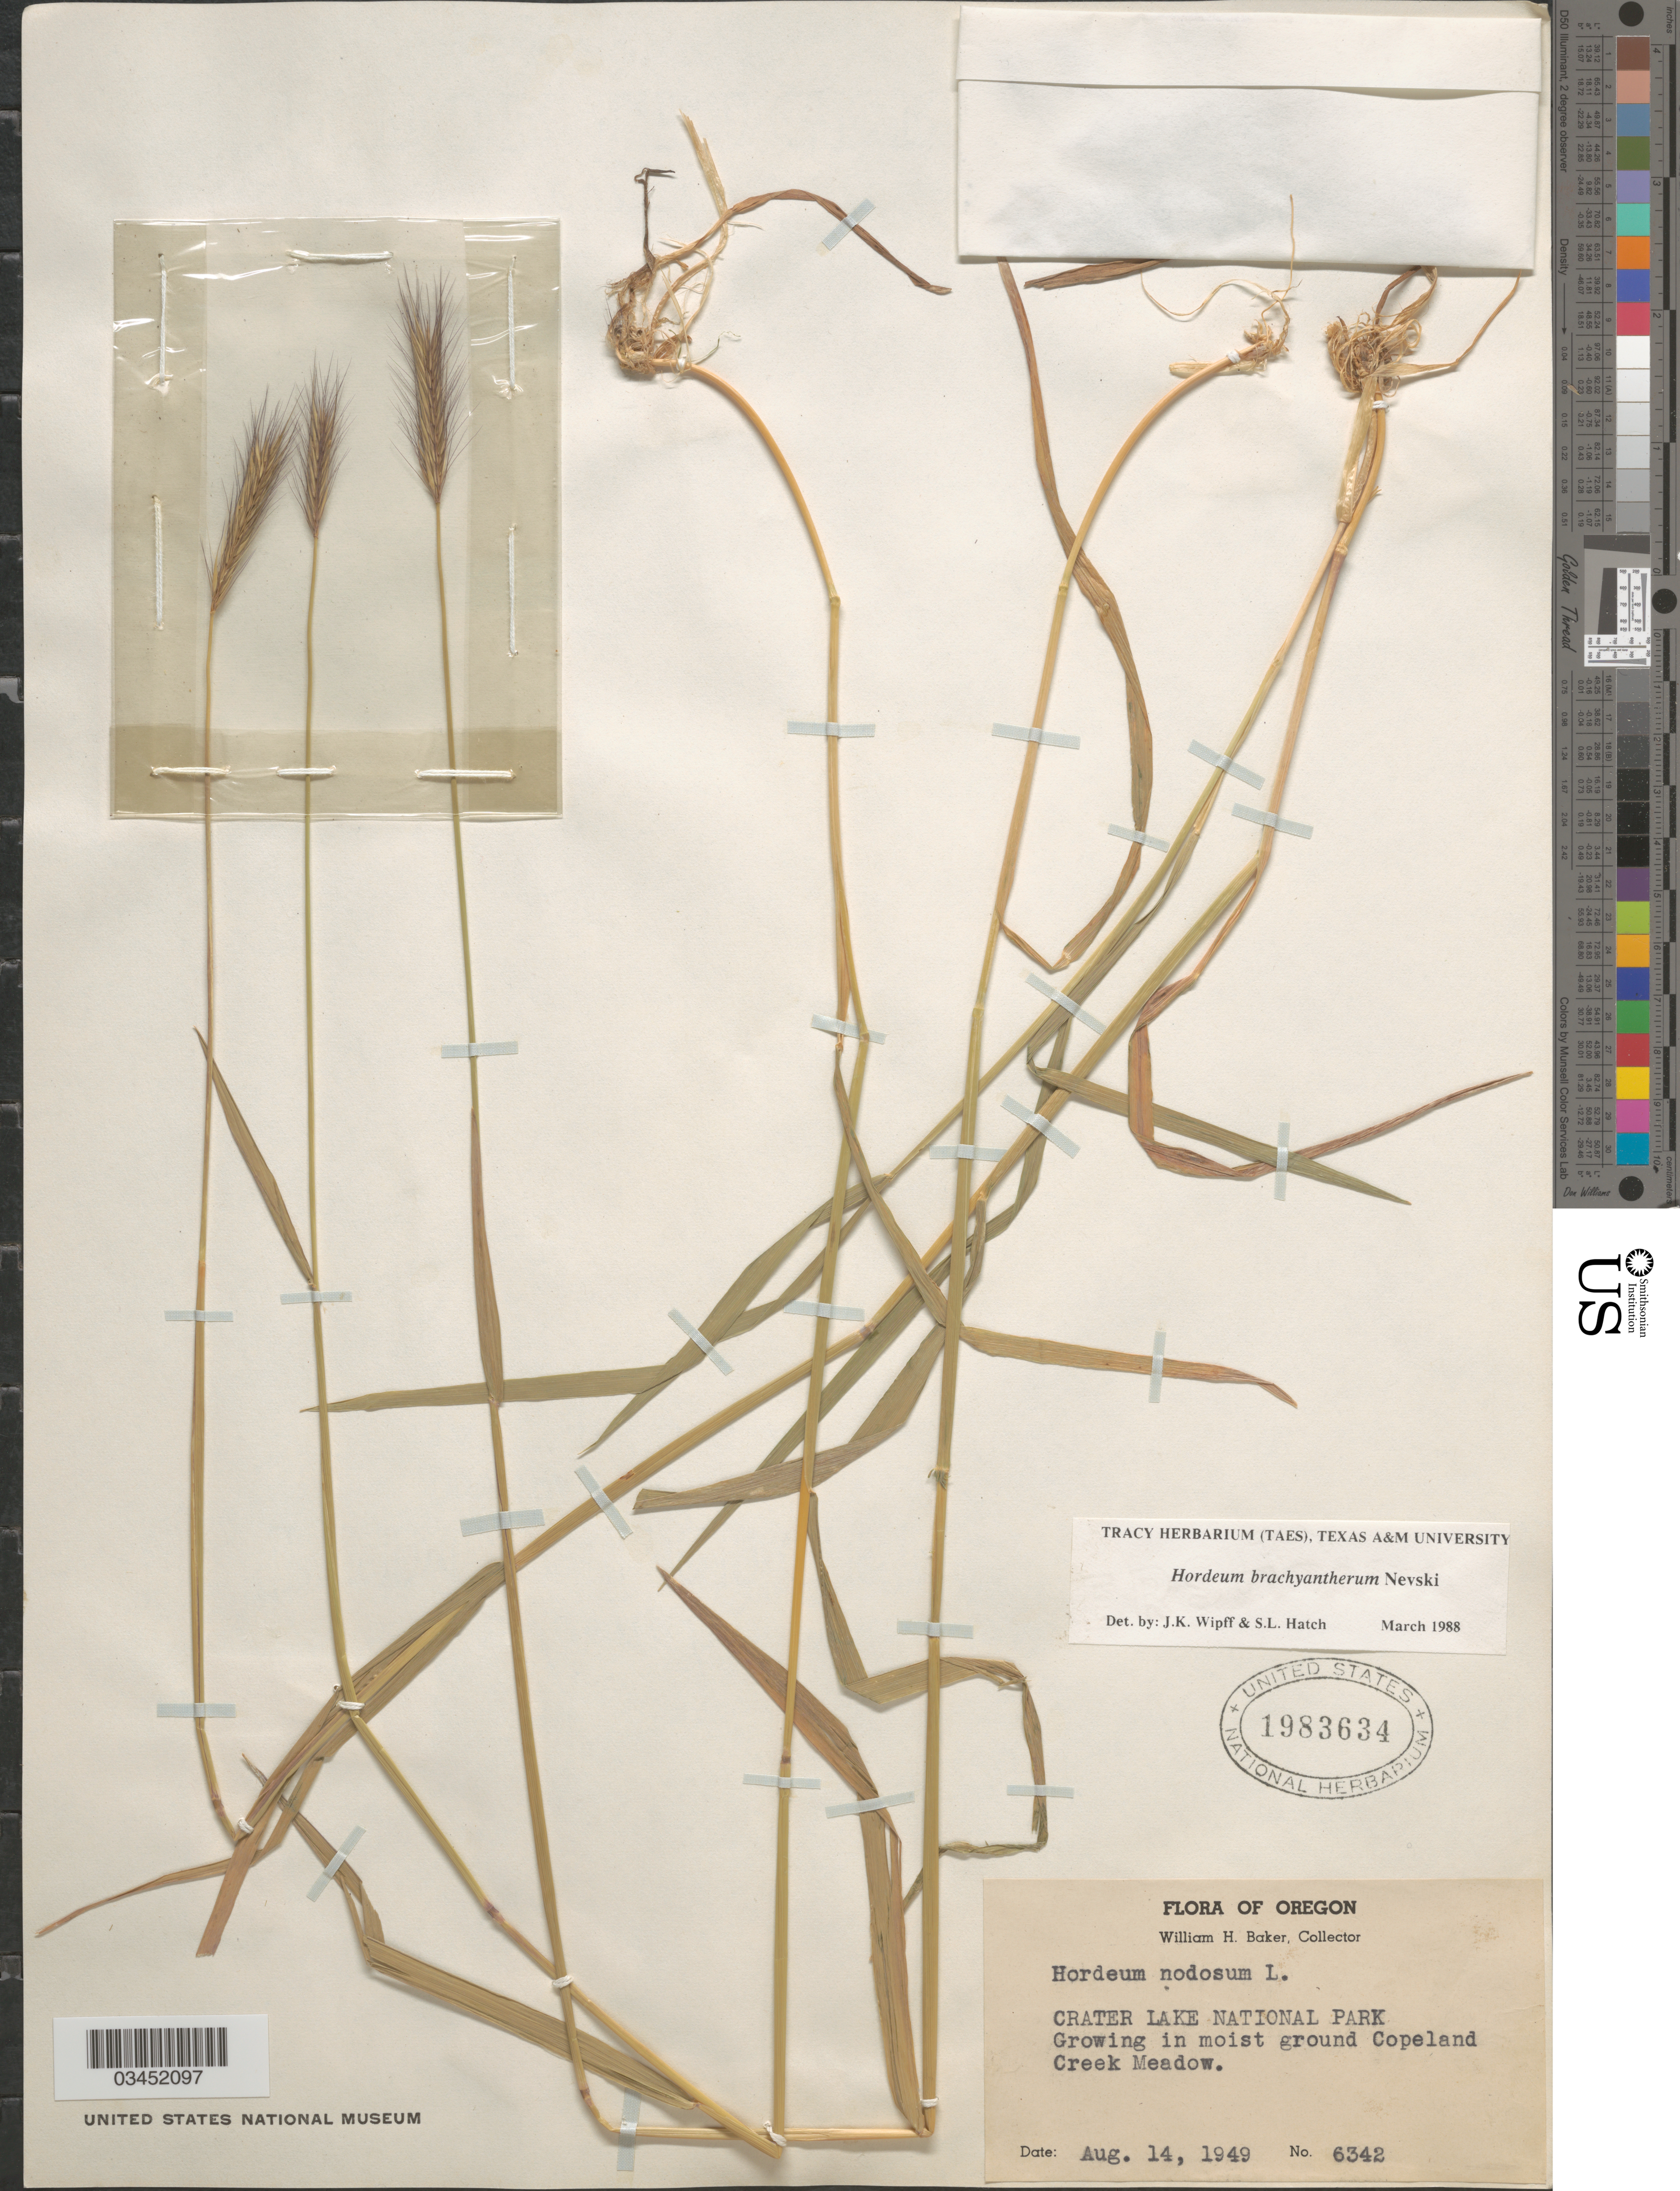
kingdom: Plantae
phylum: Tracheophyta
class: Liliopsida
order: Poales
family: Poaceae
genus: Hordeum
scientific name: Hordeum brachyantherum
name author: Nevski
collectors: W. H. Baker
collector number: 6342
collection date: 1949-08-14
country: United States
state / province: Oregon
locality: Crater Lake National Park. Growing in moist ground Copeland Creek Meadow.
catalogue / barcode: US 1983634